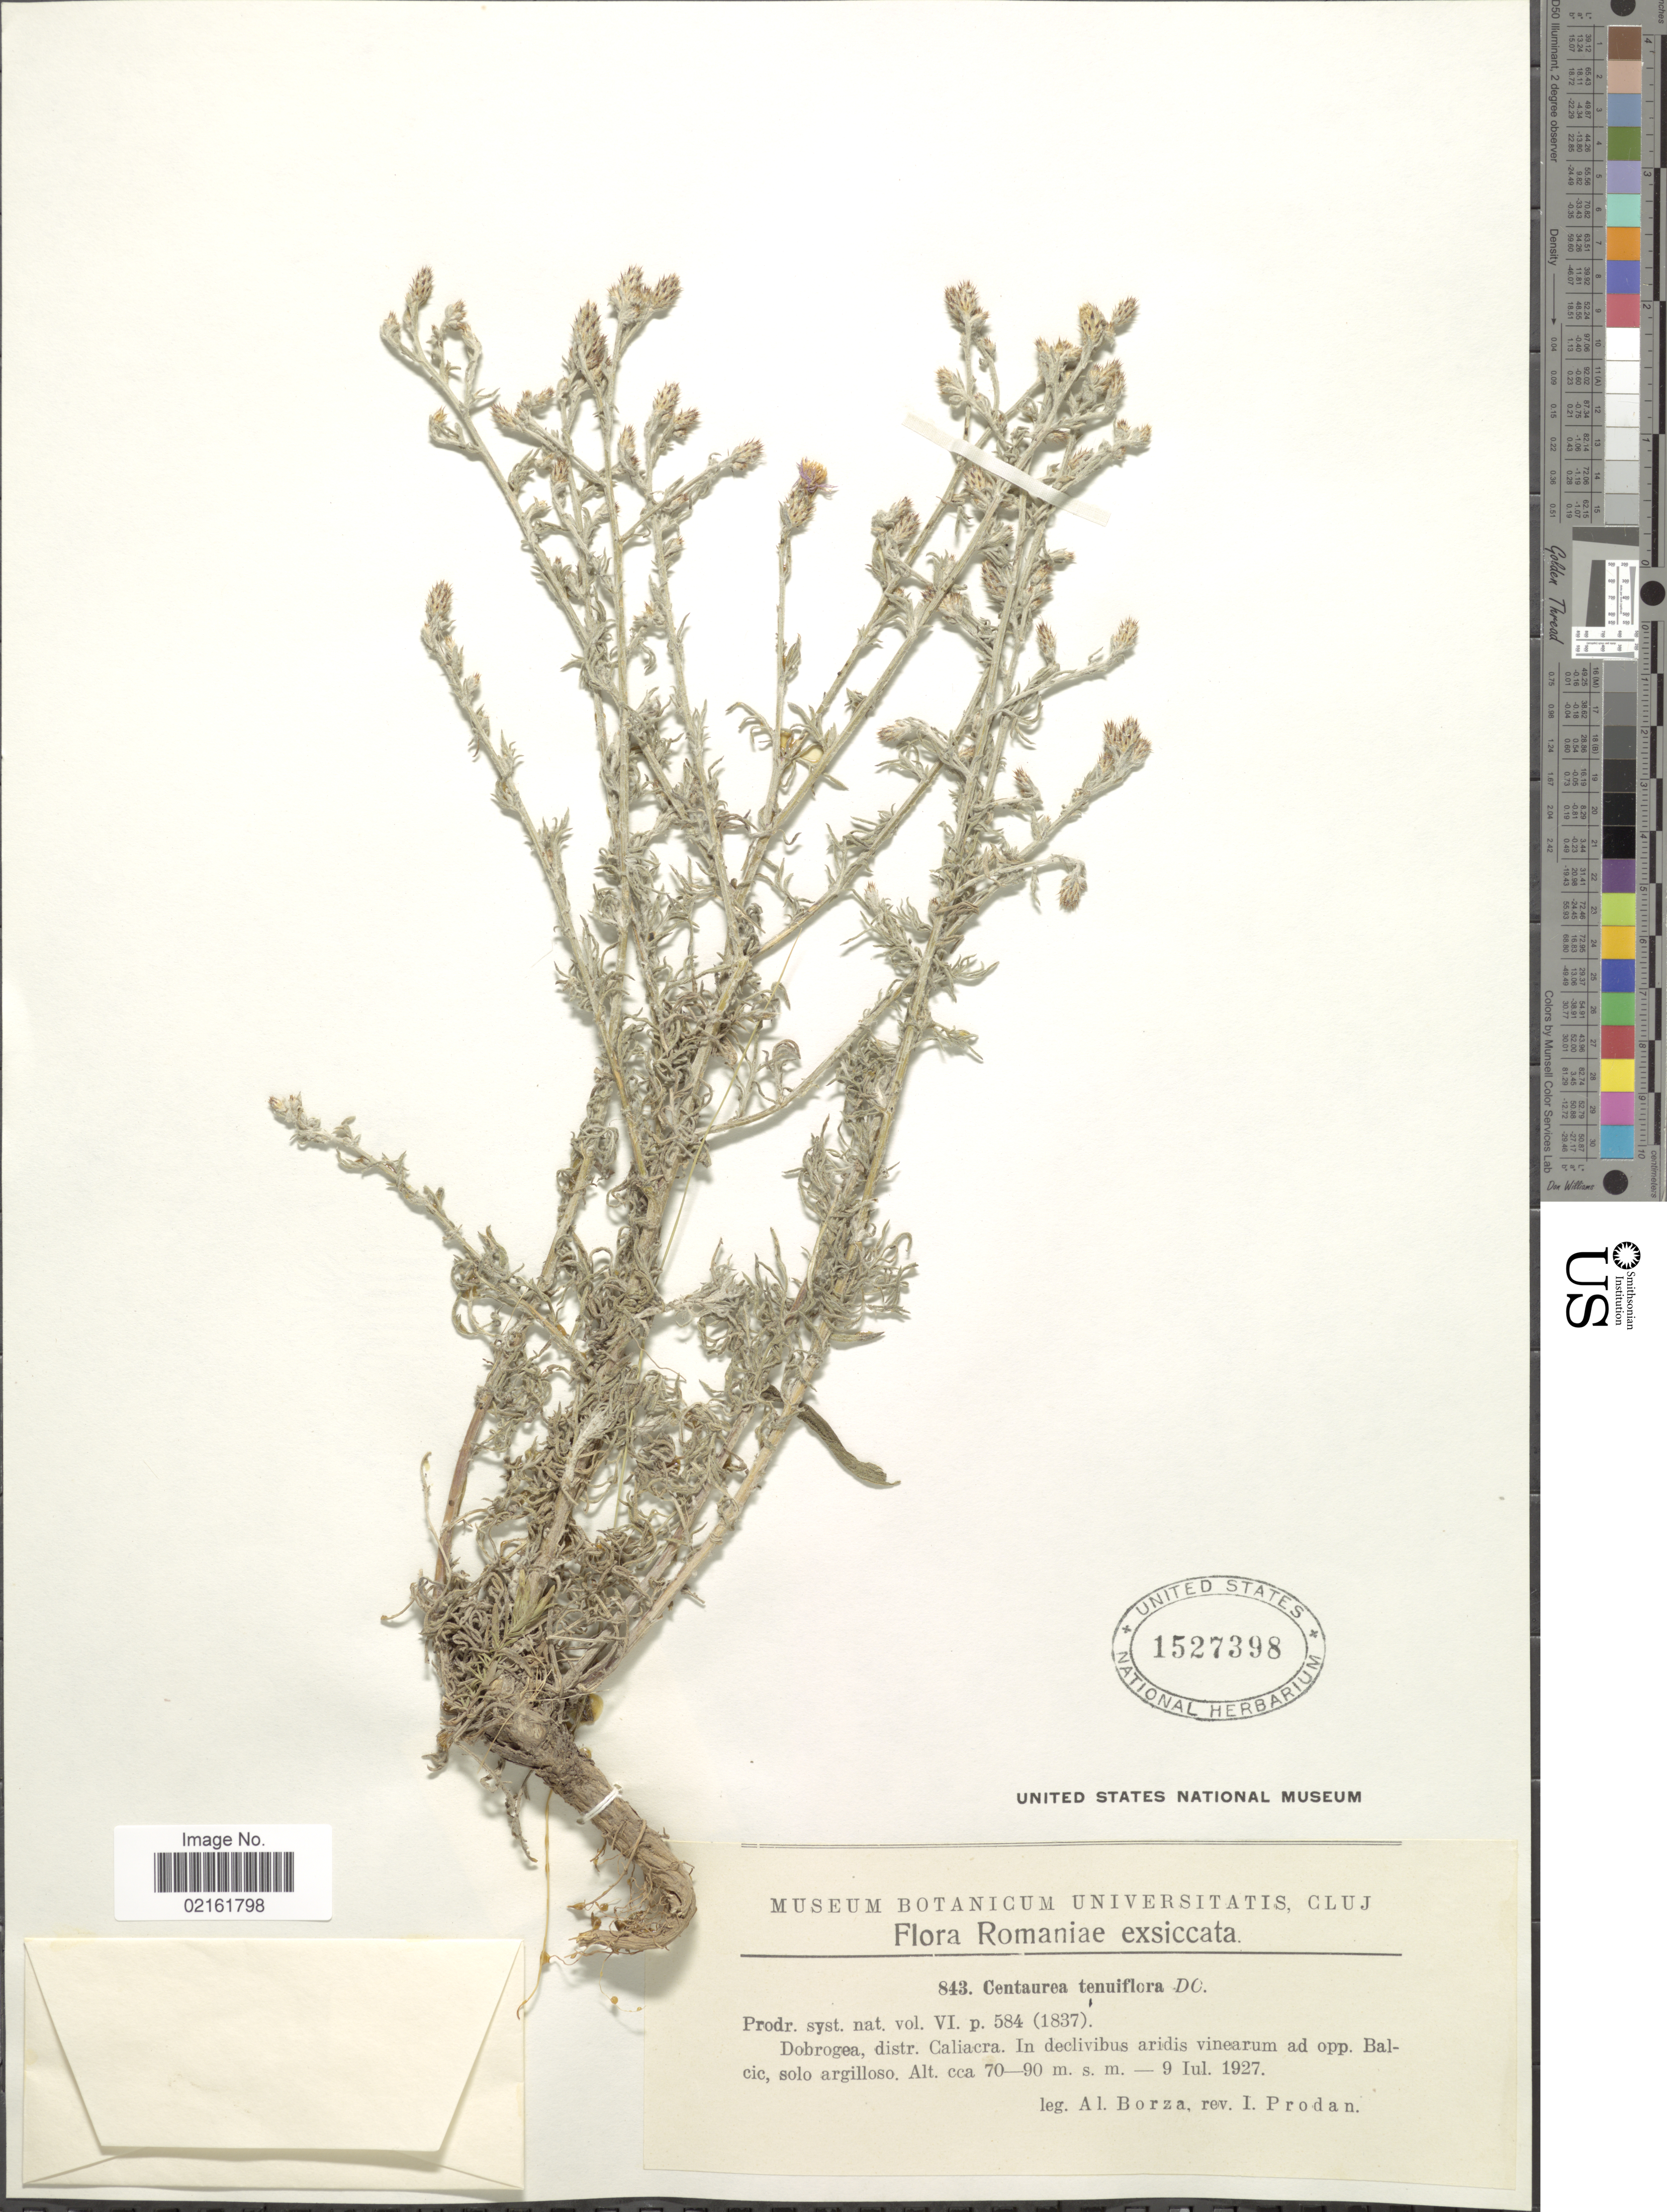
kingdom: Plantae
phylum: Tracheophyta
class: Magnoliopsida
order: Asterales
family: Asteraceae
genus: Centaurea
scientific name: Centaurea tenuiflora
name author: DC.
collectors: A. Borza & I. Prodán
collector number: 843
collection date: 1927-07-09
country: Romania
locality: Dobrogea, distr. Caliacra, In declivibus aridis aridis vinearum ad. opp. Balcic, solo argilloso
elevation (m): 70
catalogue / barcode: US 1527398